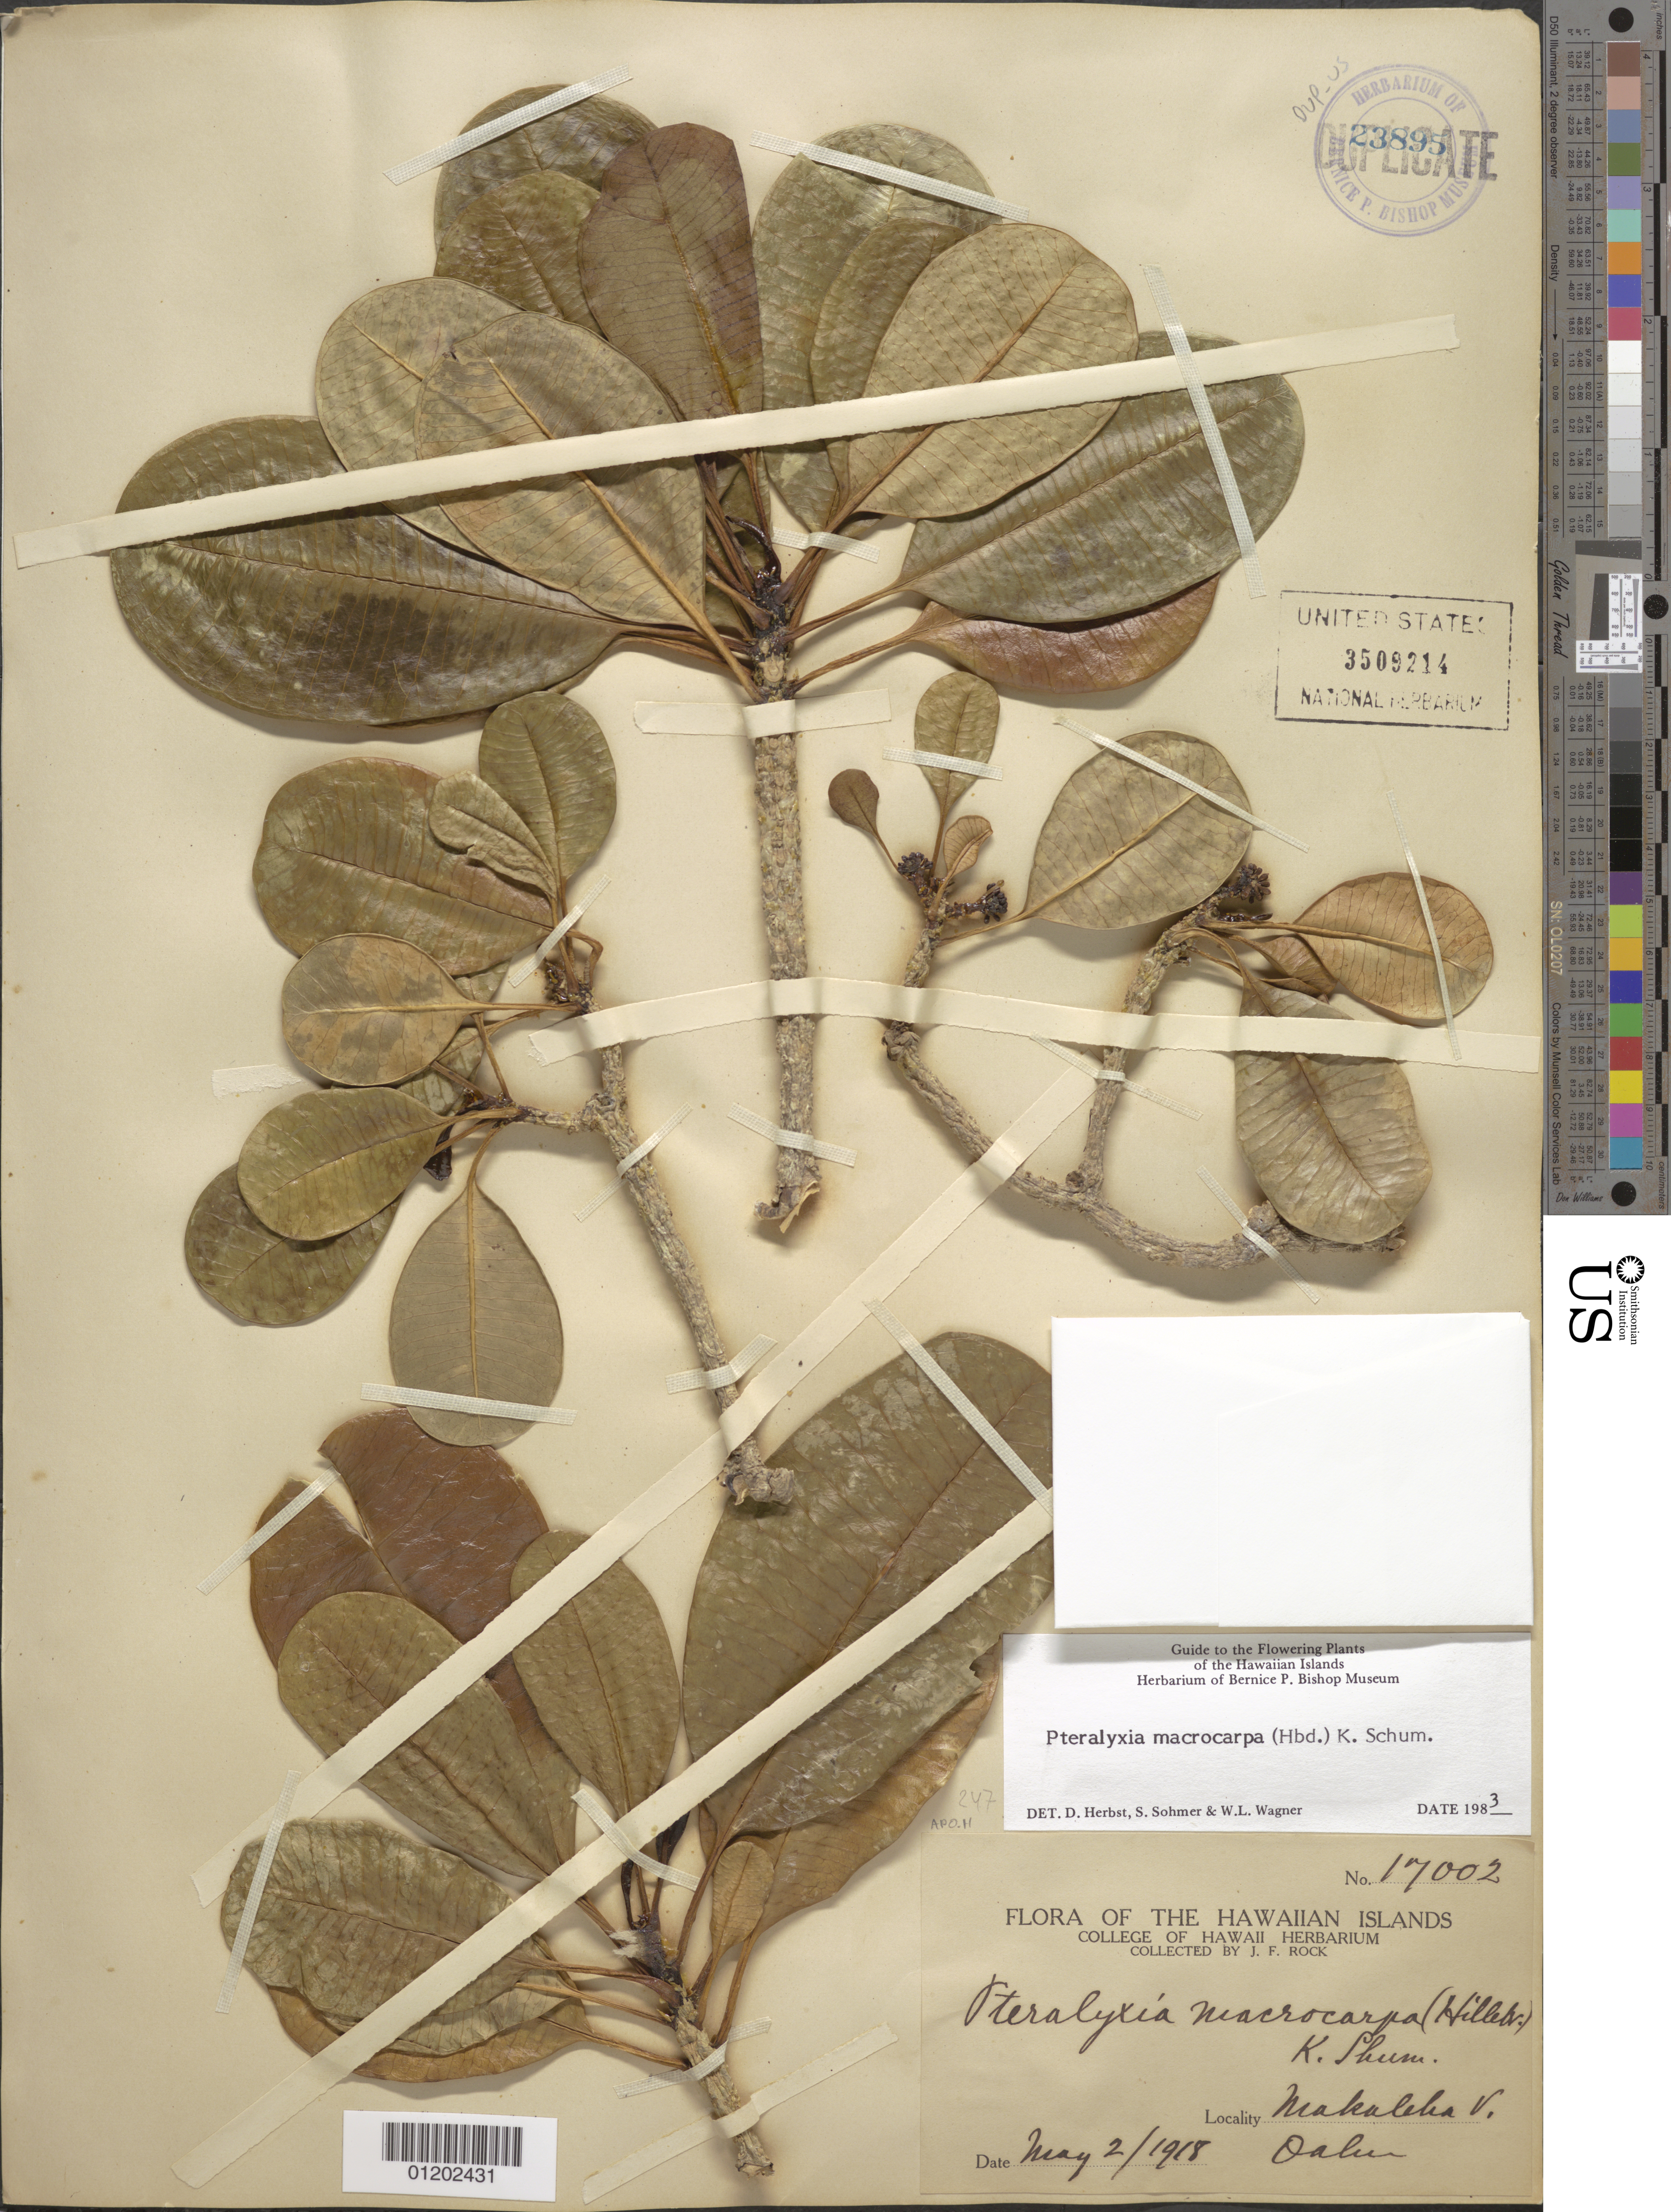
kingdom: Plantae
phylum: Tracheophyta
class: Magnoliopsida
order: Gentianales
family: Apocynaceae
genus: Pteralyxia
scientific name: Pteralyxia macrocarpa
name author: (Hillebr.) K. Schum.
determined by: Herbst, D. R.; Sohmer, S. H.; Wagner, W. L.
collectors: J. F. Rock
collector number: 17002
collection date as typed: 2 May 1918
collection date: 1918-05-02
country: United States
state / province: Hawaii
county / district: Honolulu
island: Oahu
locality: Waianae mountains, Makaleha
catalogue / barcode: US 3509214